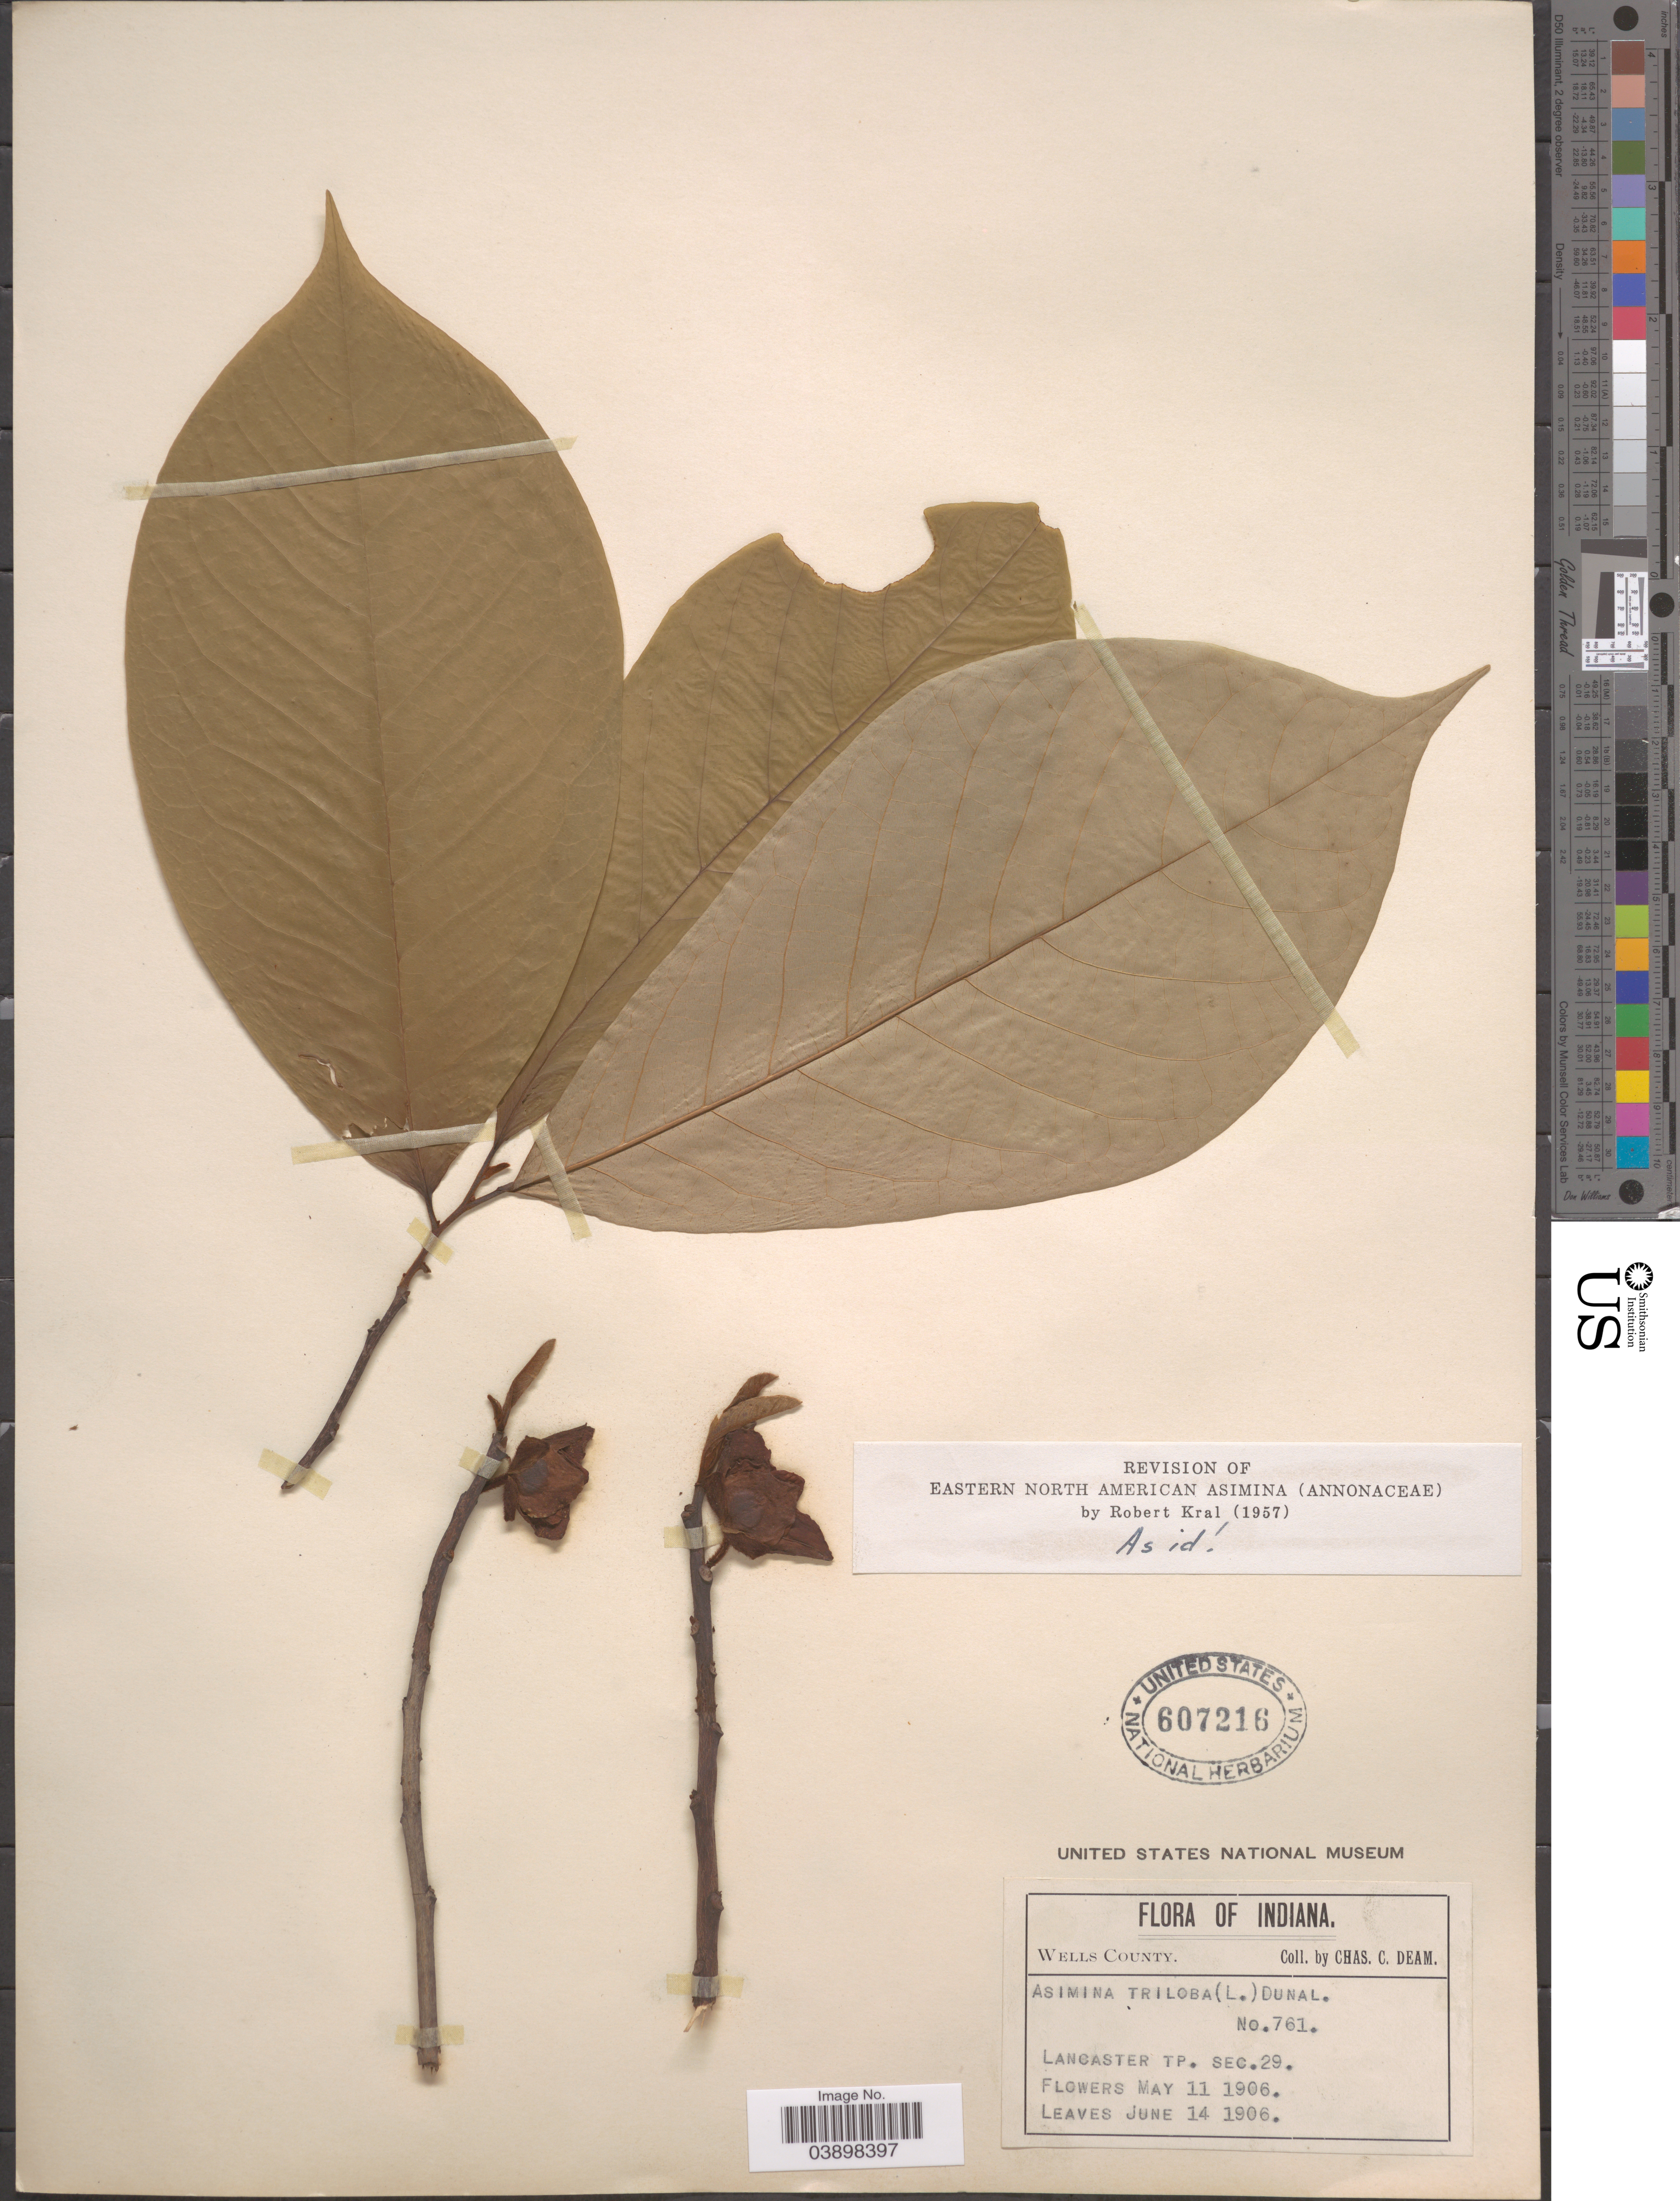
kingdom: Plantae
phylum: Tracheophyta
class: Magnoliopsida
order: Magnoliales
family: Annonaceae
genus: Asimina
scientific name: Asimina triloba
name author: (L.) Dunal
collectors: C. C. Deam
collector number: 761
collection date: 1906-05-11/1906-06-14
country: United States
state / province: Indiana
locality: Wells County. Lancaster Tp. Sec. 29.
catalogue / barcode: US 607216